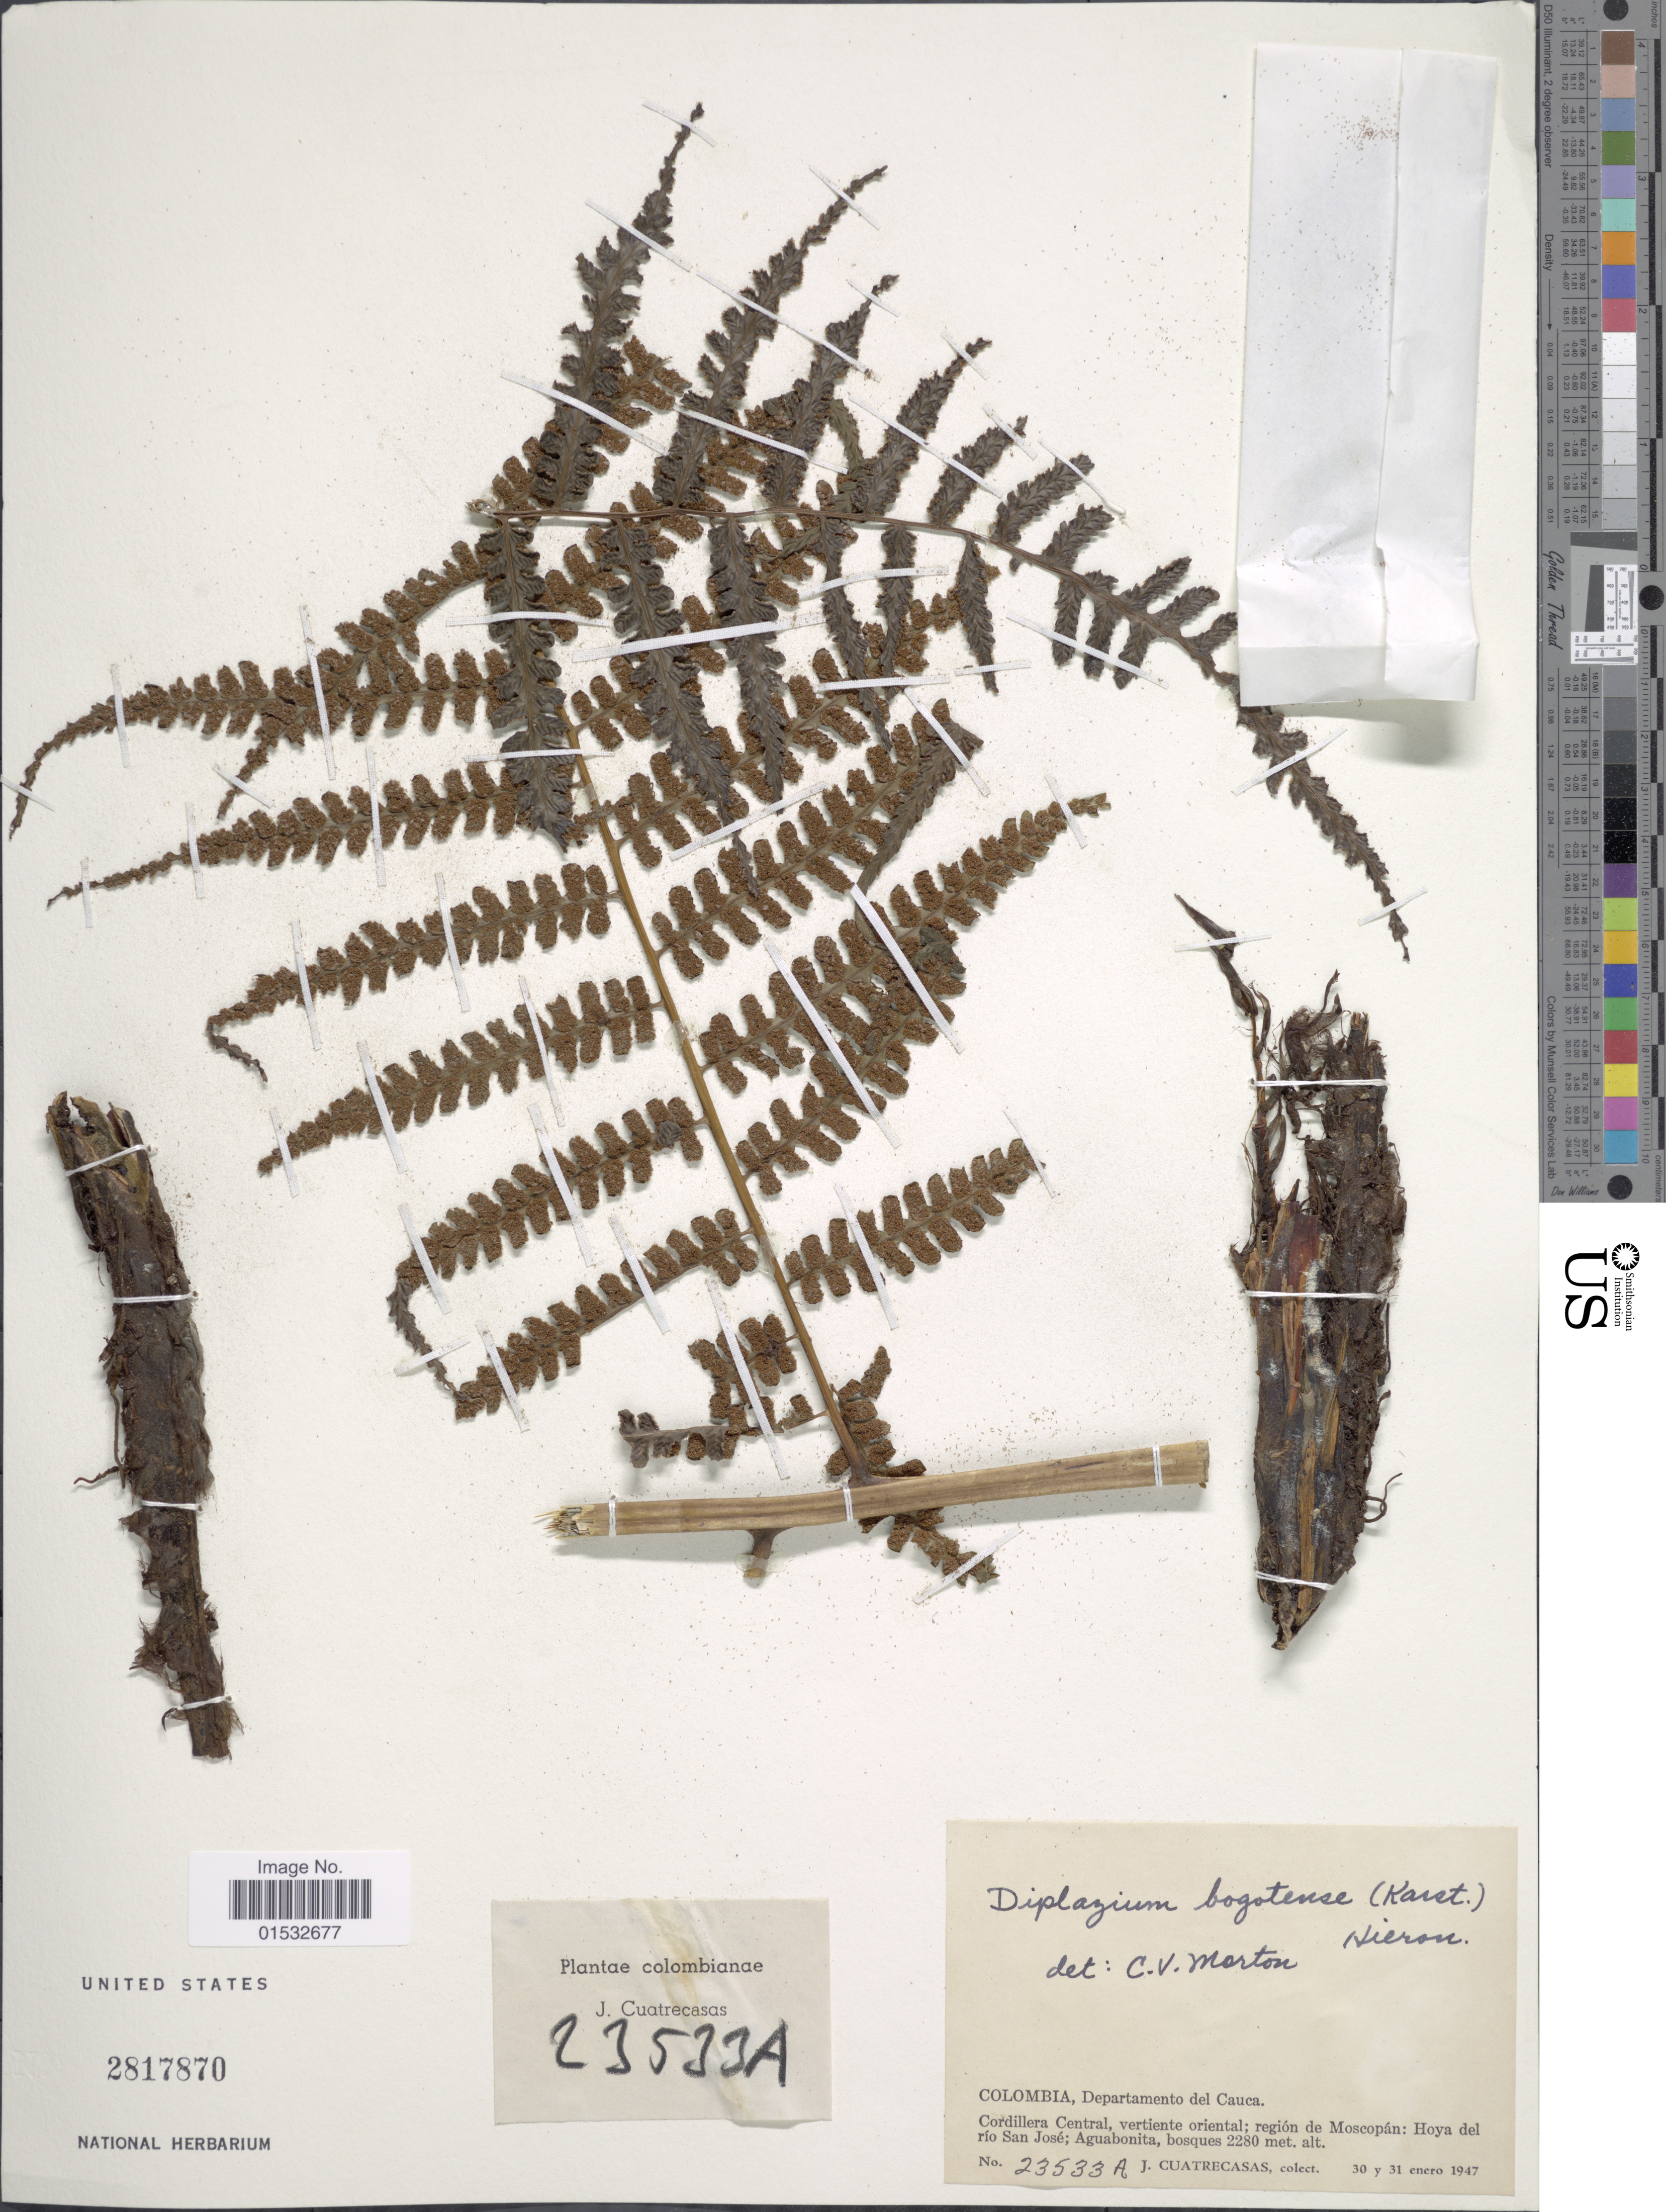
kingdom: Plantae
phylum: Tracheophyta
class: Polypodiopsida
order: Polypodiales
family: Athyriaceae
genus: Diplazium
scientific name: Diplazium bogotense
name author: (H. Karst.) Hieron.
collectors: J. Cuatrecasas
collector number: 23533A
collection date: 1947-01-30/1947-01-31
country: Colombia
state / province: Cauca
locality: Cordillera Central, vertiente oriental; región de Moscopán: Hoya del río San José; Aguabonita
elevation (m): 2280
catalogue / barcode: US 2817870